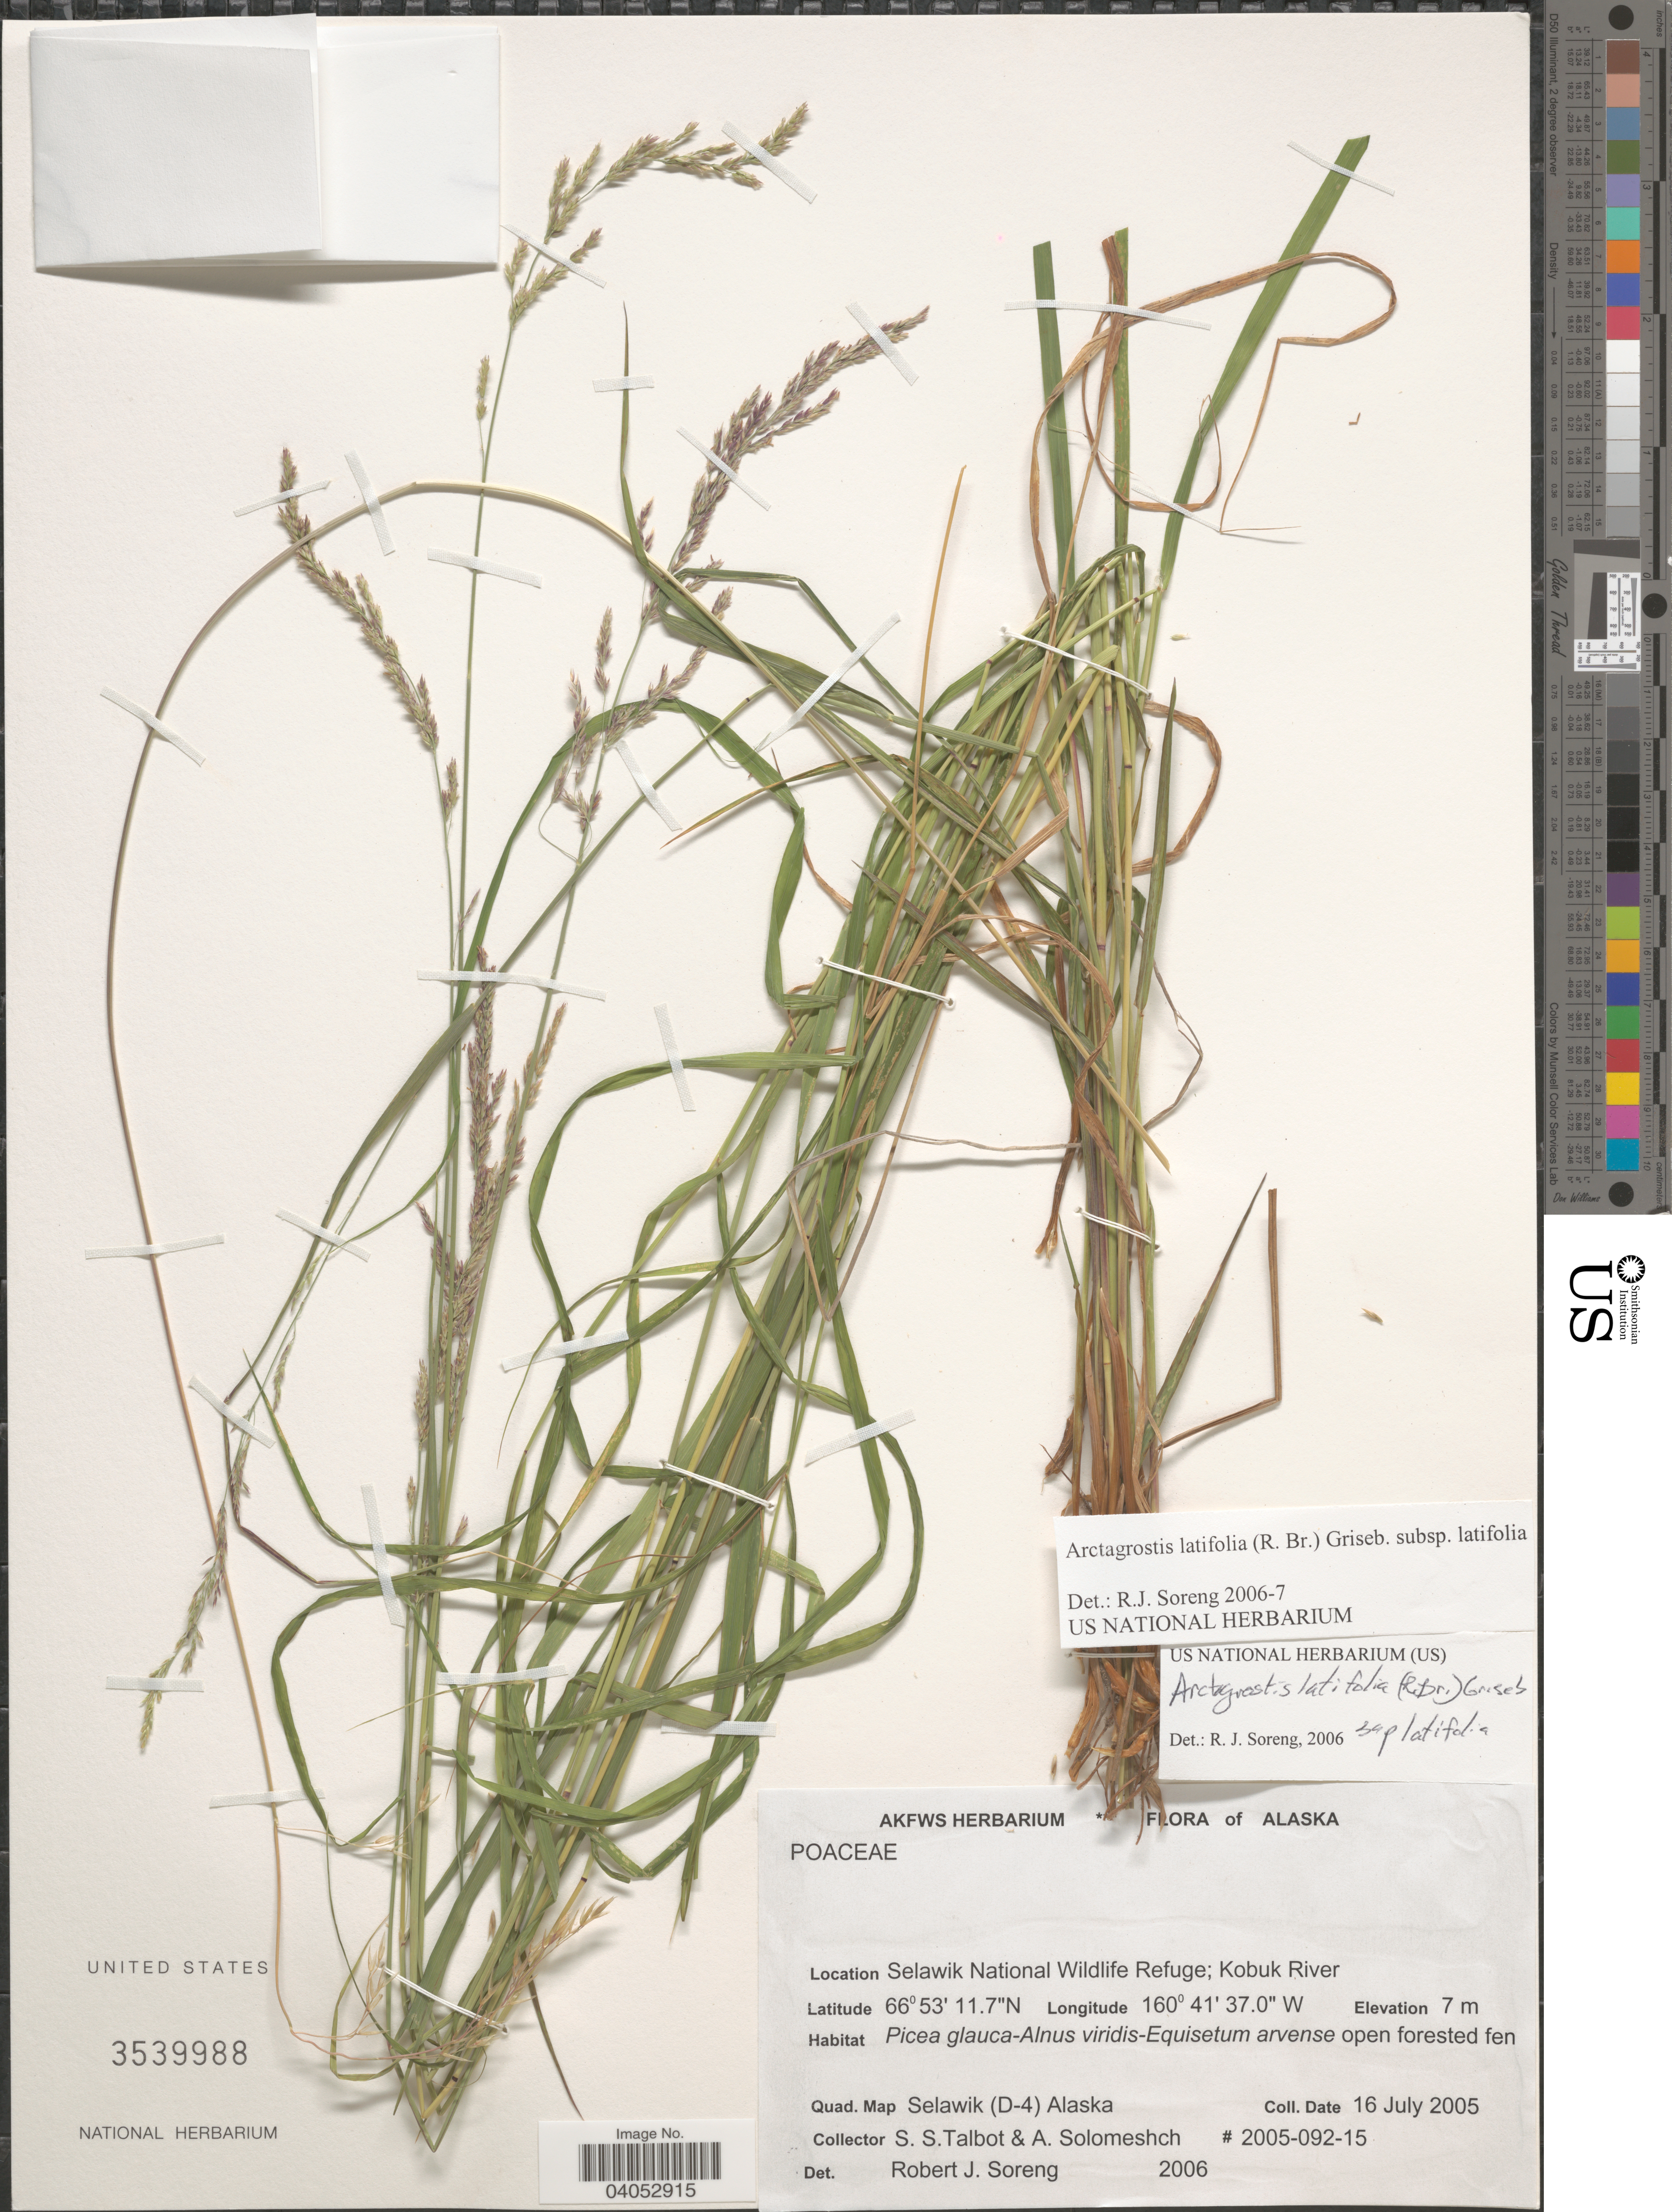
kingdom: Plantae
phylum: Tracheophyta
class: Liliopsida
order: Poales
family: Poaceae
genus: Arctagrostis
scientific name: Arctagrostis latifolia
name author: (R. Br.) Griseb.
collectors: S. S. Talbot & A. Solomeshch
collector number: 2005-092-15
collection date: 2005-07-16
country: United States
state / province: Alaska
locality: Selawik National Wildlife Refuge; Kobuk River. Quad. Map Selawik (D-4).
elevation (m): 7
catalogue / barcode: US 3539988